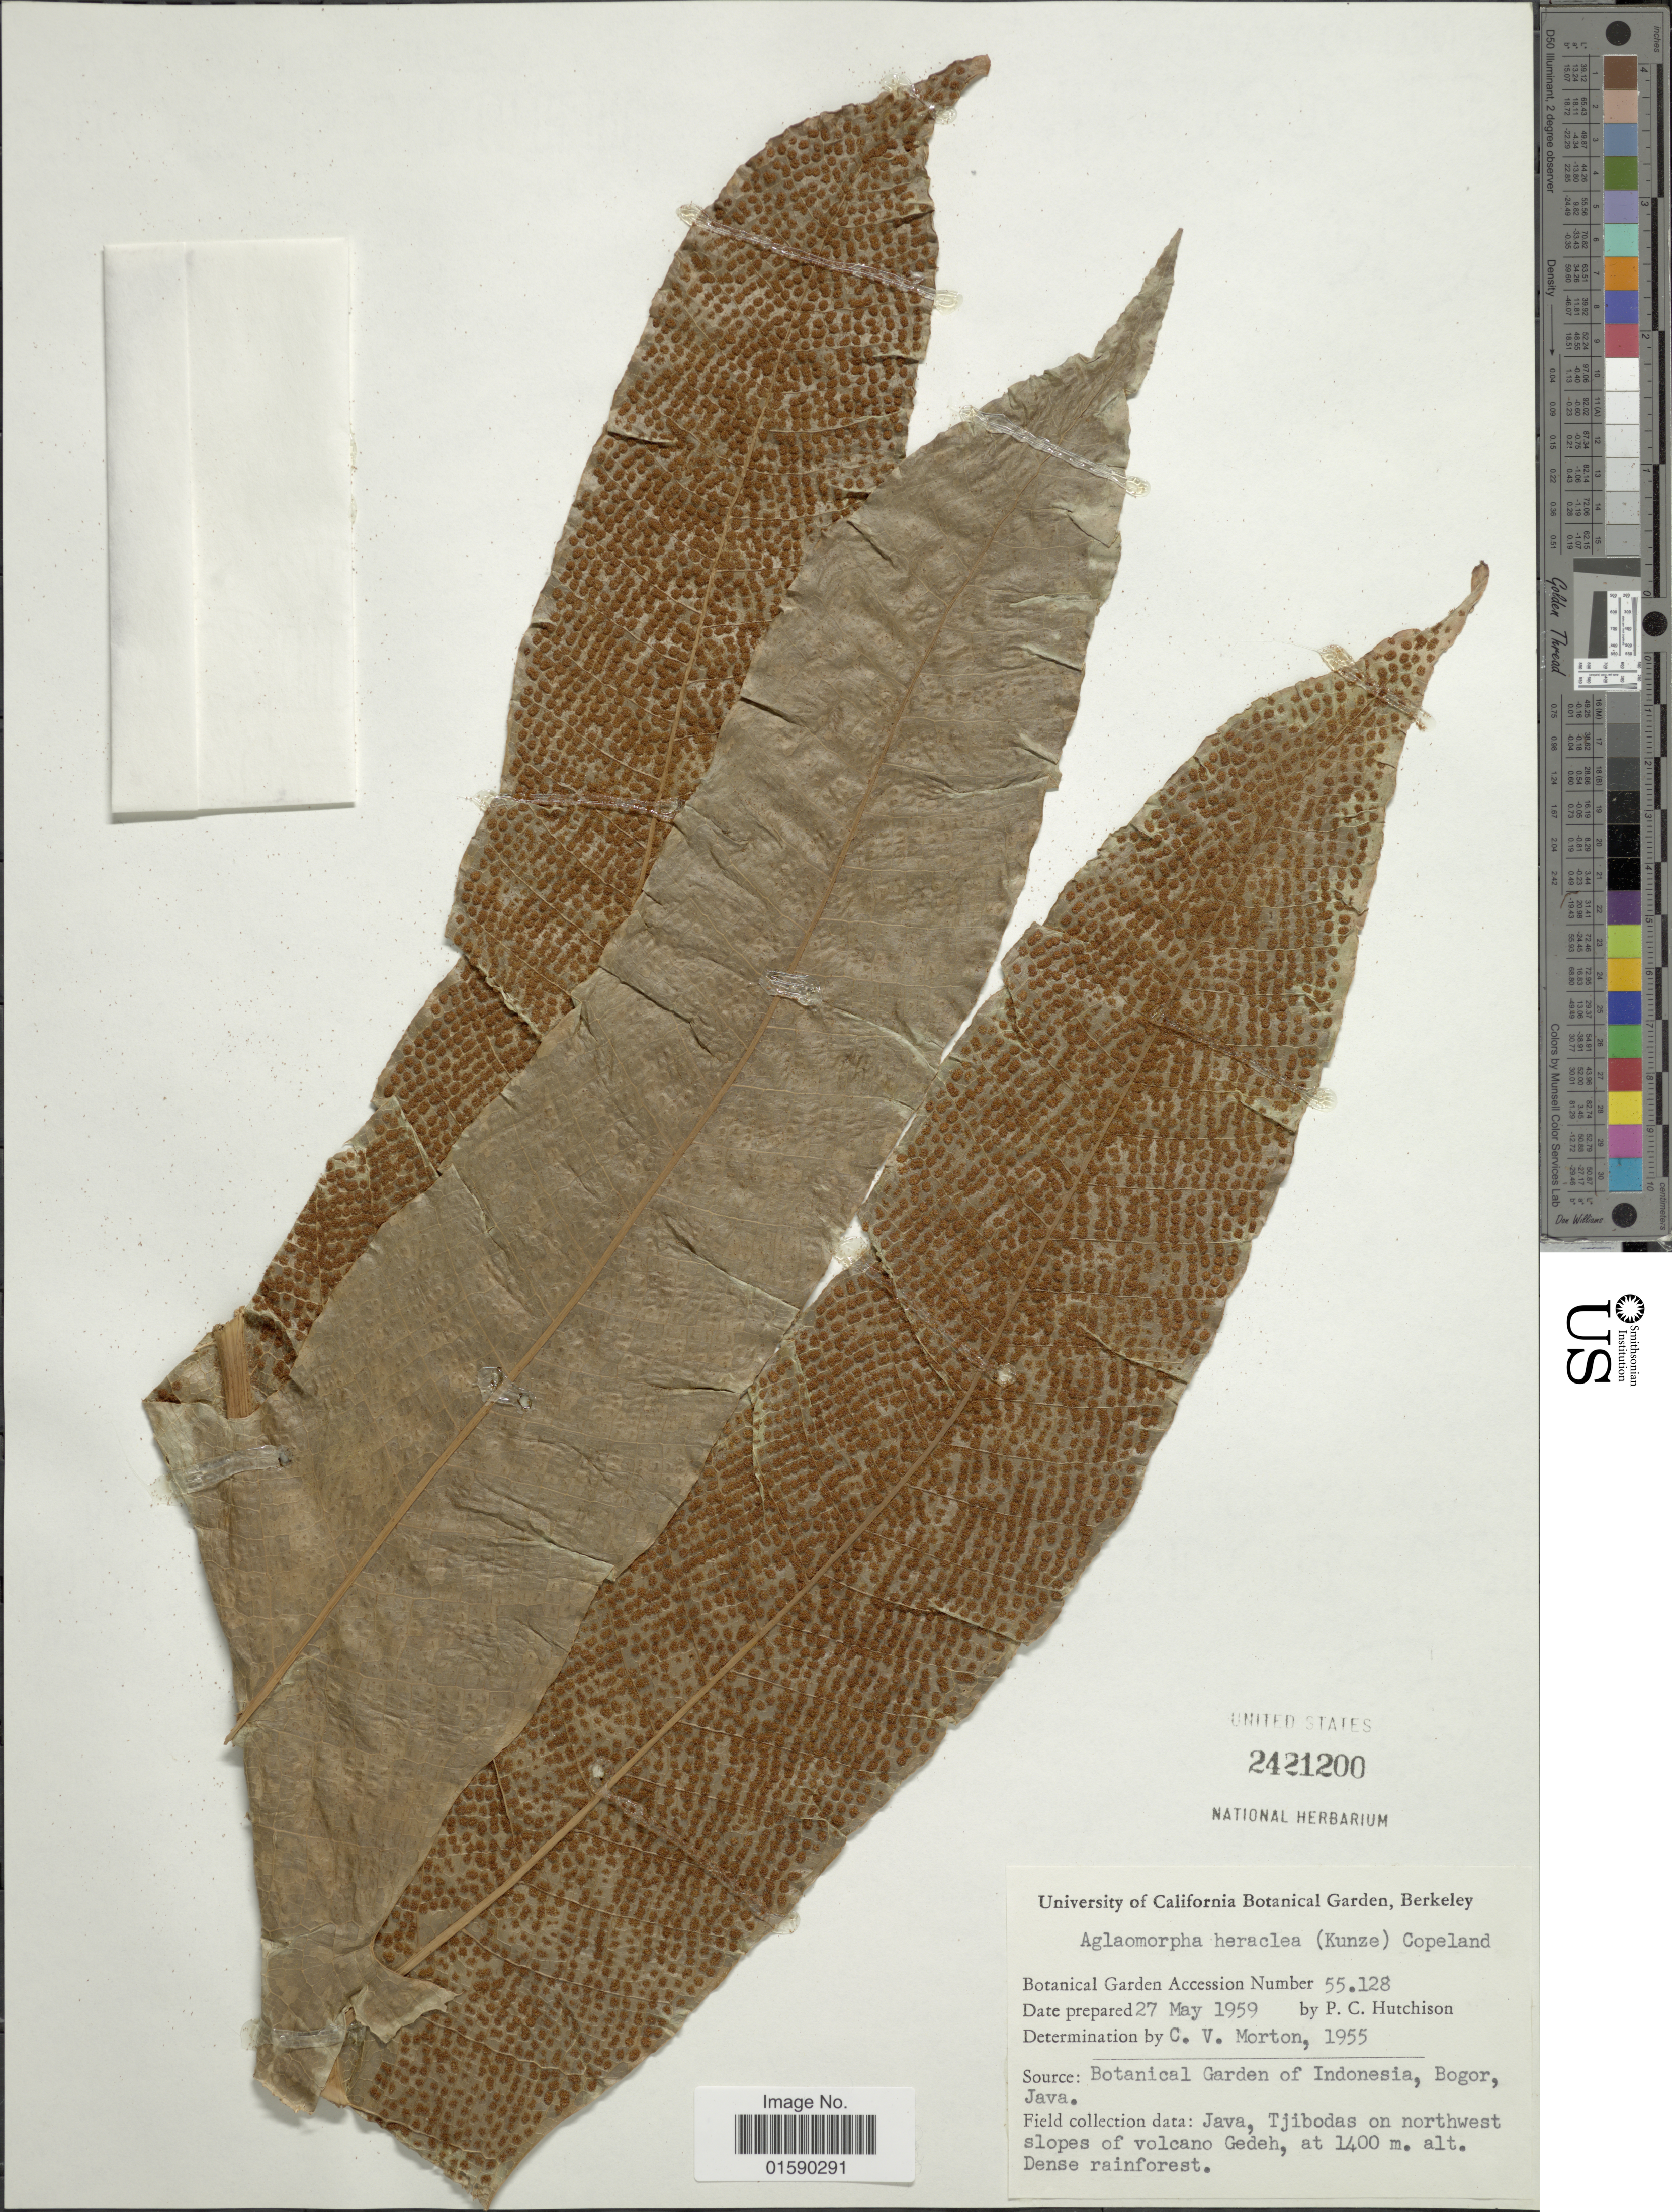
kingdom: Plantae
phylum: Tracheophyta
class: Polypodiopsida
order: Polypodiales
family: Polypodiaceae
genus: Aglaomorpha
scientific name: Aglaomorpha heraclea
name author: (Kunze) Copel.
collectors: P. C. Hutchison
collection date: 1959-05-27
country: United States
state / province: California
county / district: Alameda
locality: University of California Botanical Garden, Berkeley.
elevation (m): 1400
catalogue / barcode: US 2421200